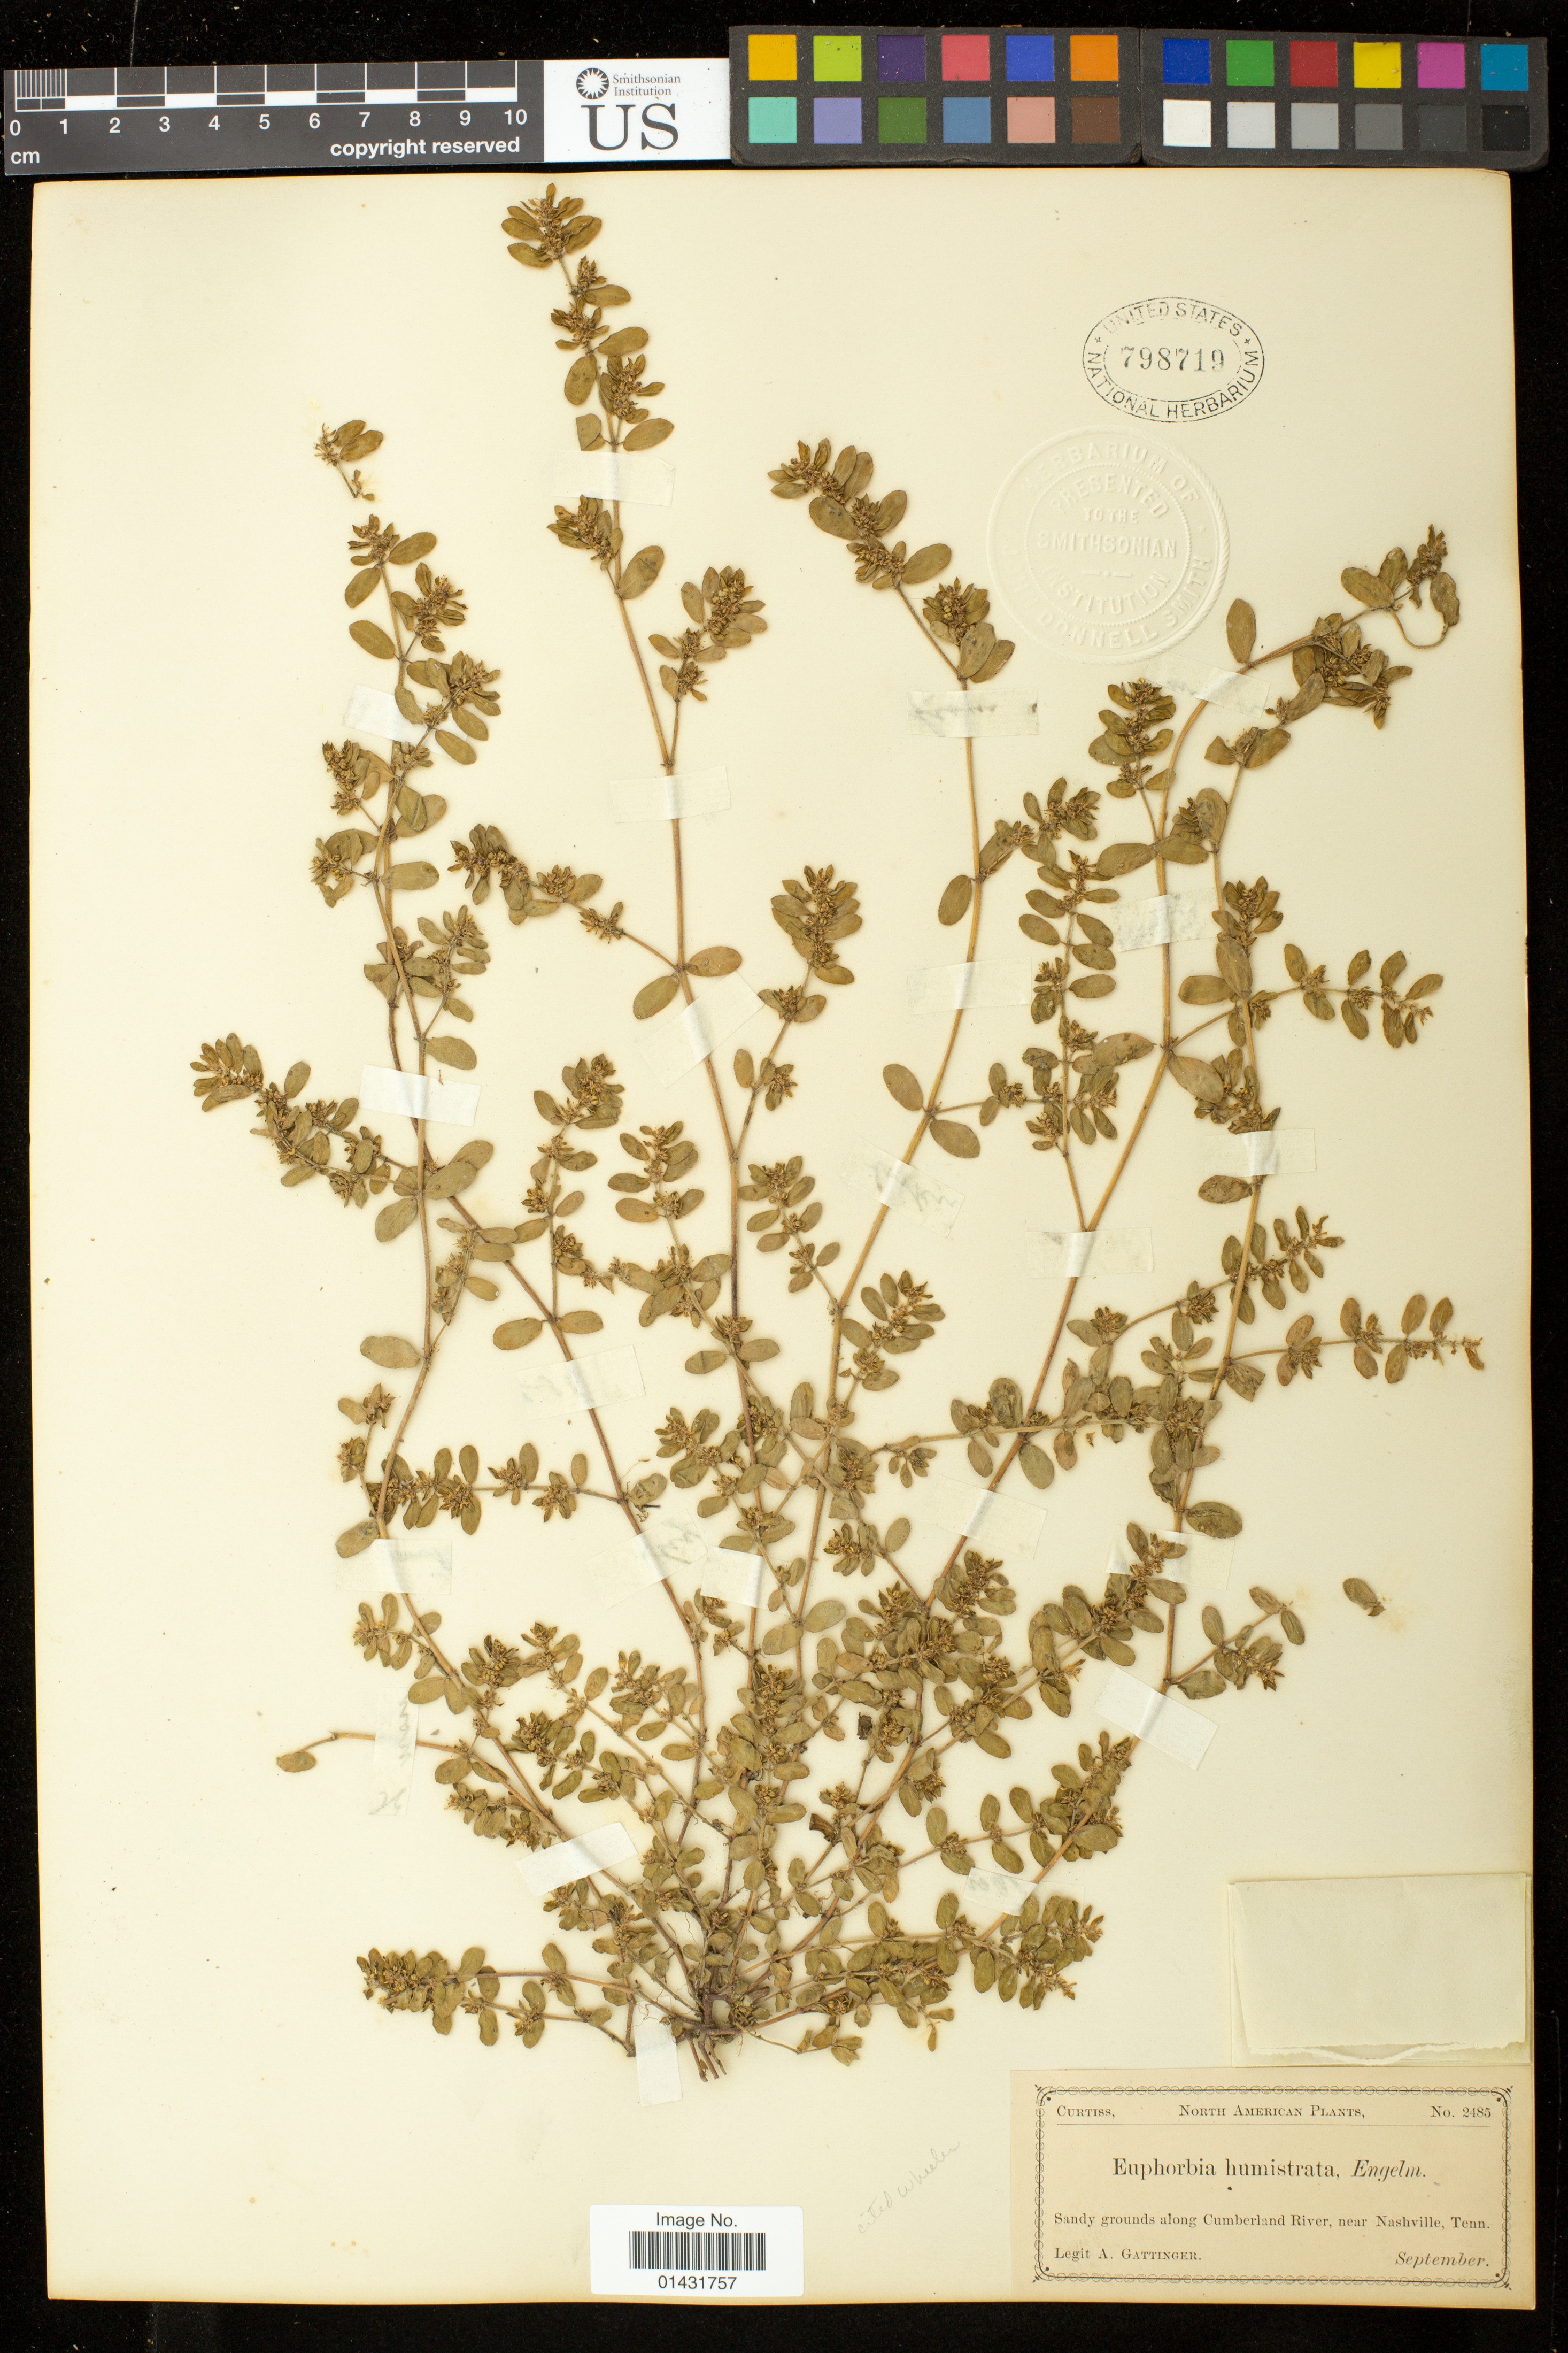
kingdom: Plantae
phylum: Tracheophyta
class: Magnoliopsida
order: Malpighiales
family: Euphorbiaceae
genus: Euphorbia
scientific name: Euphorbia humistrata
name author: Engelm. ex A. Gray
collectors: A. Gattinger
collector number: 2485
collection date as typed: September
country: United States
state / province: Tennessee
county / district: Davidson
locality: Along Cumberland River, near Nashville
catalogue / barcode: US 798719